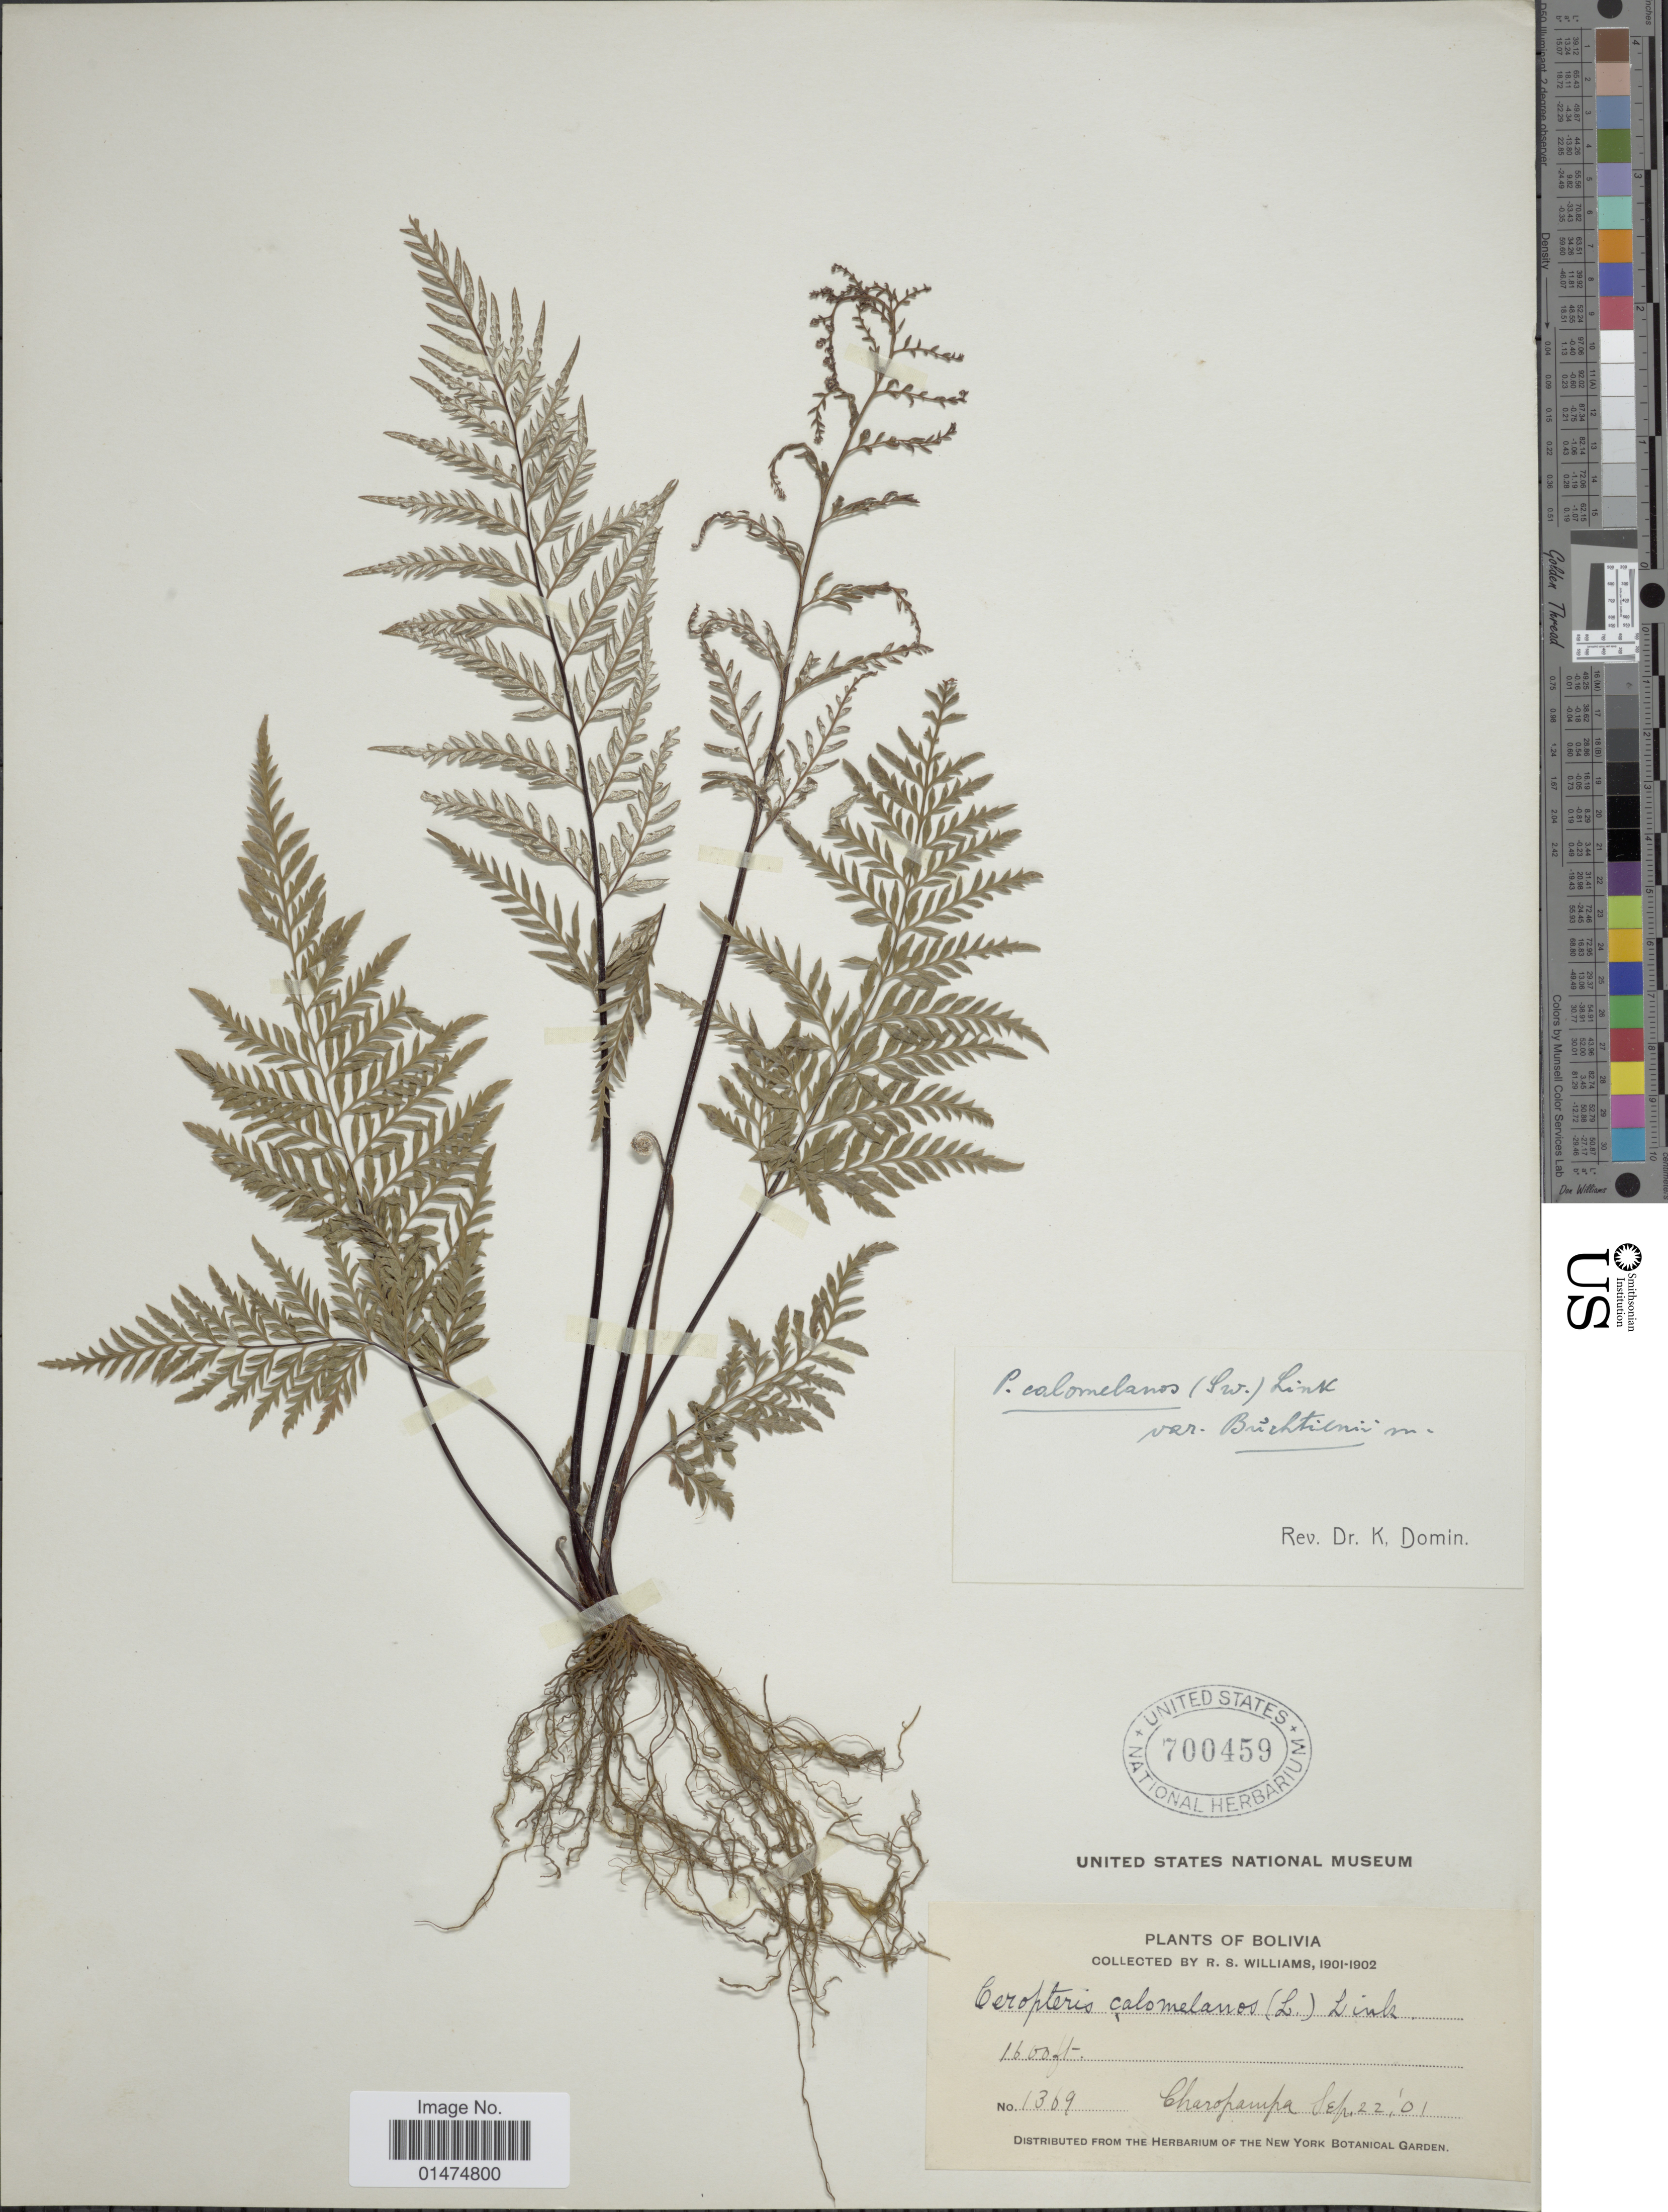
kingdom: Plantae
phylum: Tracheophyta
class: Polypodiopsida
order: Polypodiales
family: Pteridaceae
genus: Pityrogramma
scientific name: Pityrogramma calomelanos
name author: (L.) Link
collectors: R. S. Williams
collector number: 1369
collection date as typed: Sep. 22, 1901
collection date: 1901-09-22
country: Bolivia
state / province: La Páz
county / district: Larecaja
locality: Charopampa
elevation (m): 488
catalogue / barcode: US 700459